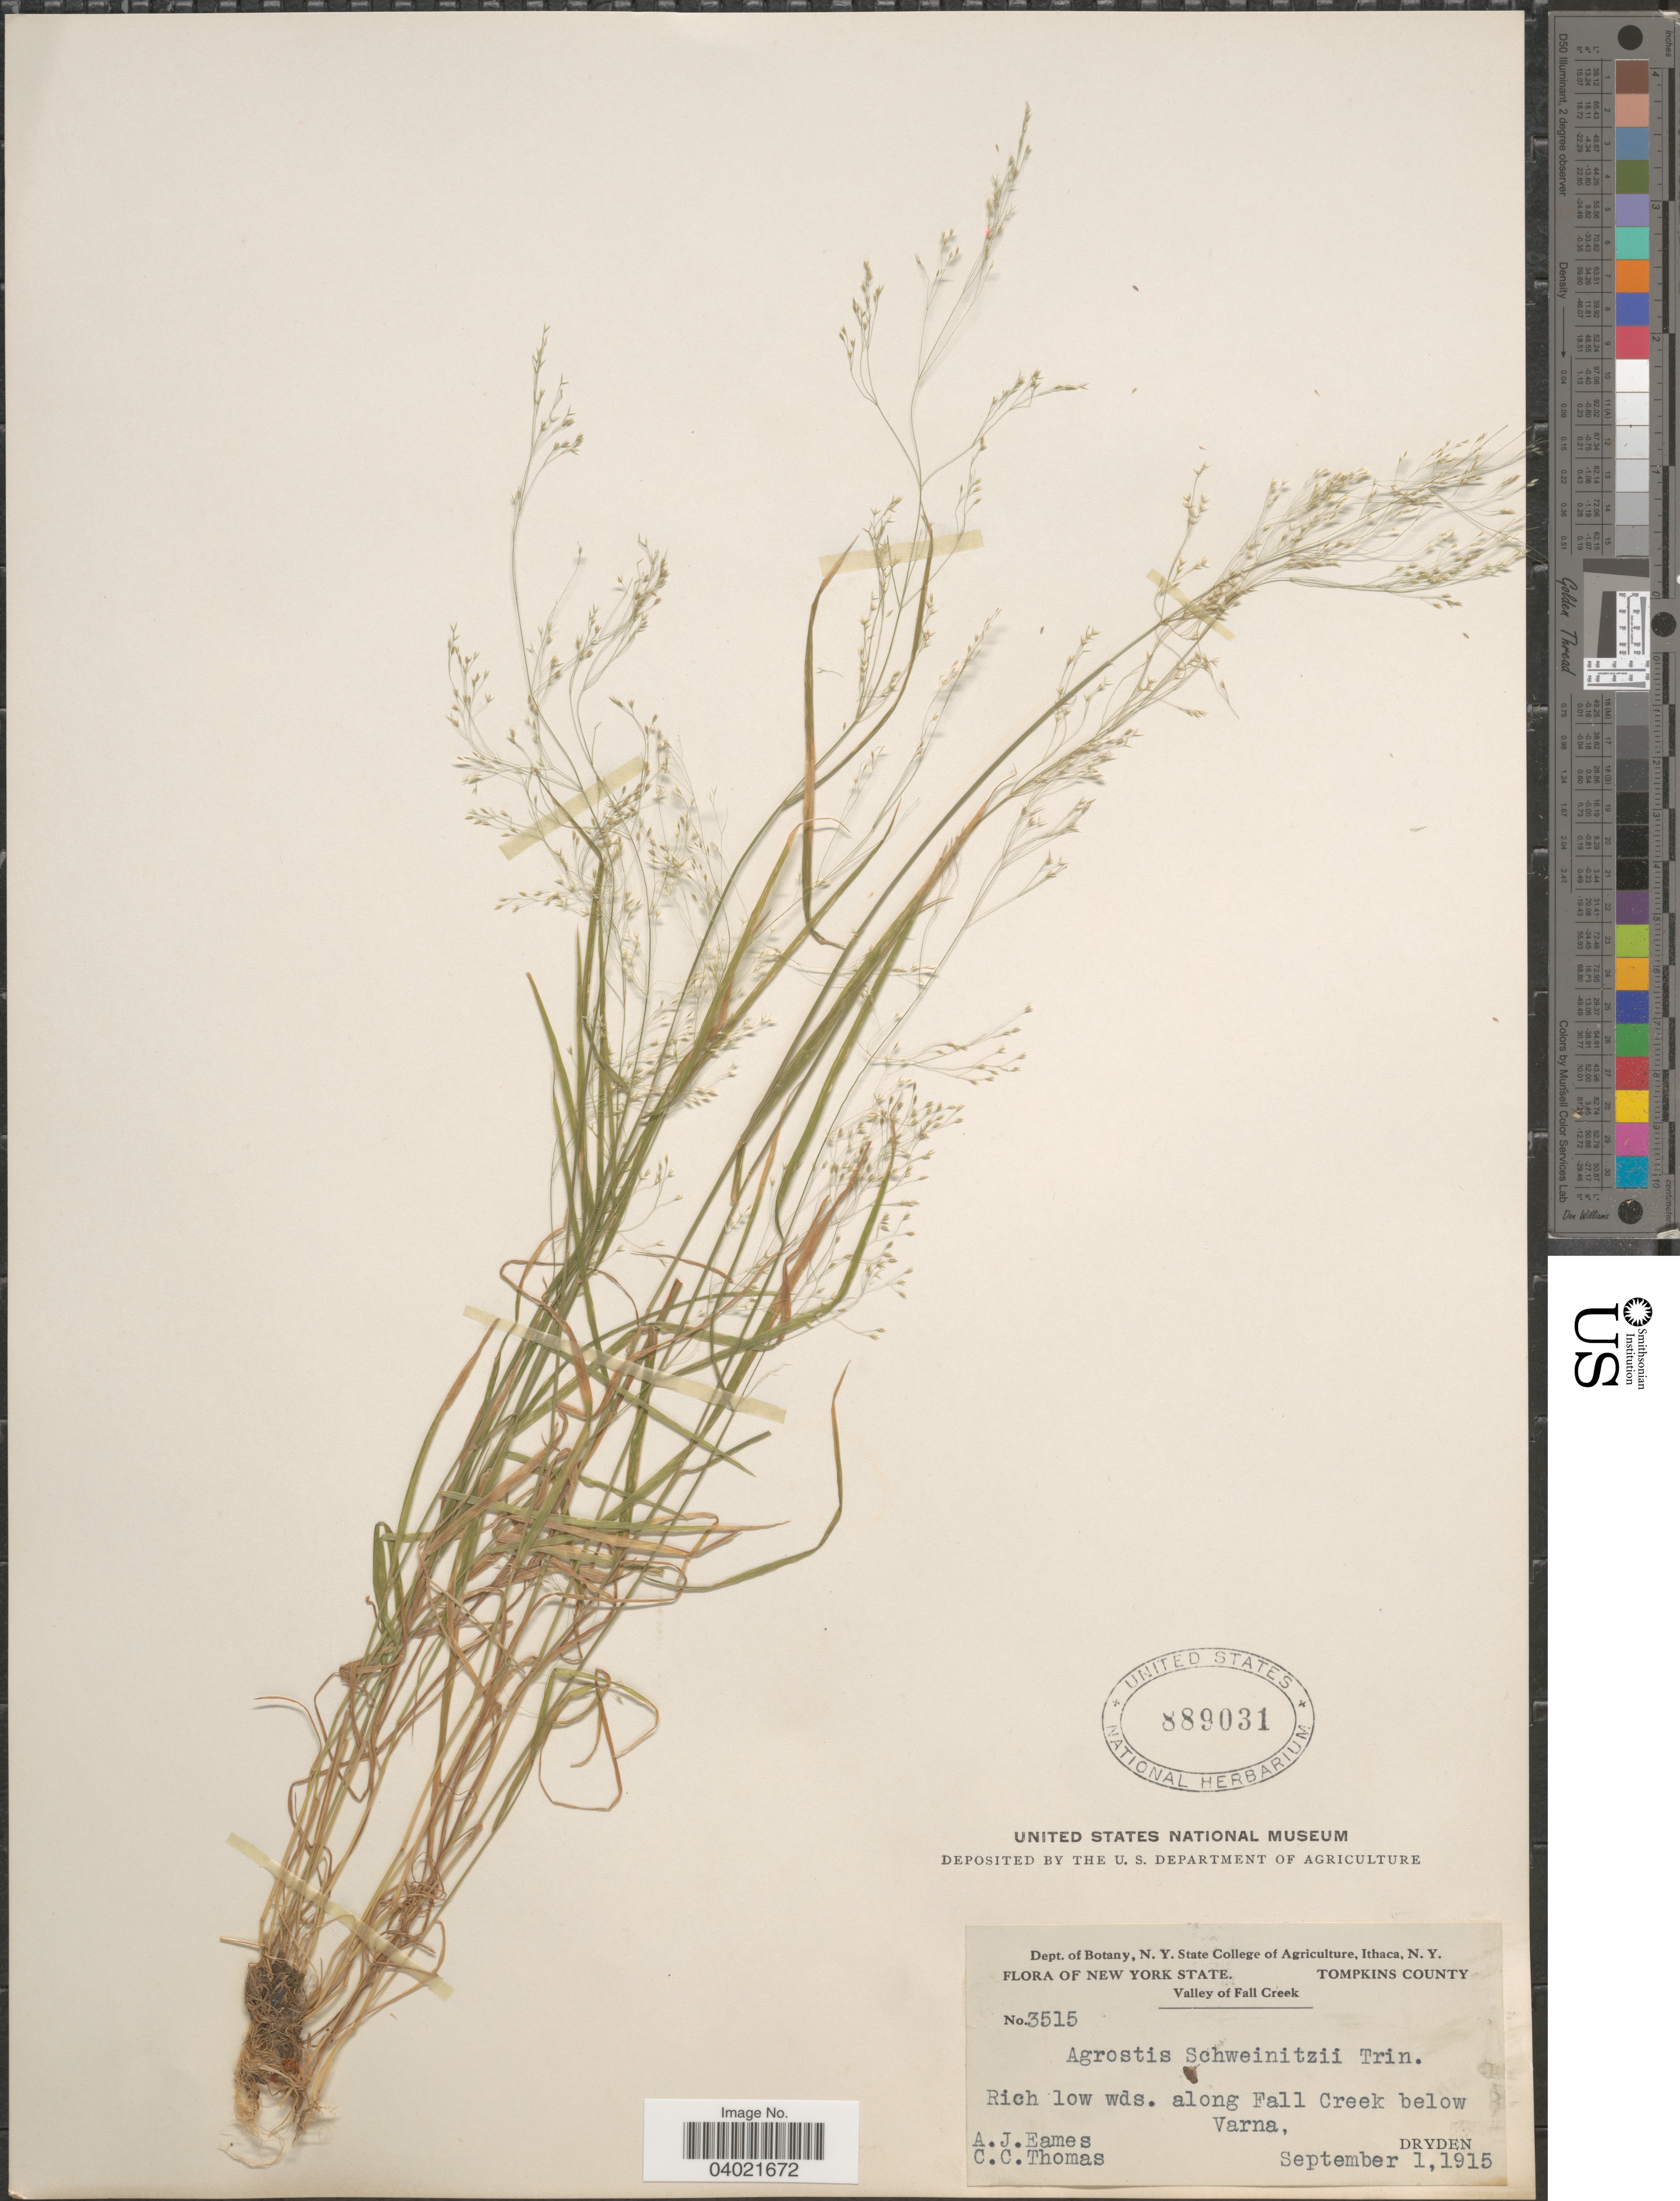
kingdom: Plantae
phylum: Tracheophyta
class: Liliopsida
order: Poales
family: Poaceae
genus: Agrostis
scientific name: Agrostis perennans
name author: (Walter) Tuck.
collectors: A. J. Eames & C. Thomas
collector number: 3515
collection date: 1915-09-01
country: United States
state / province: New York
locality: Tompkins County. Valley of Fall Creek. Rich low wds. along Fall Creek below Varna, Dryden.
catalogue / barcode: US 889031